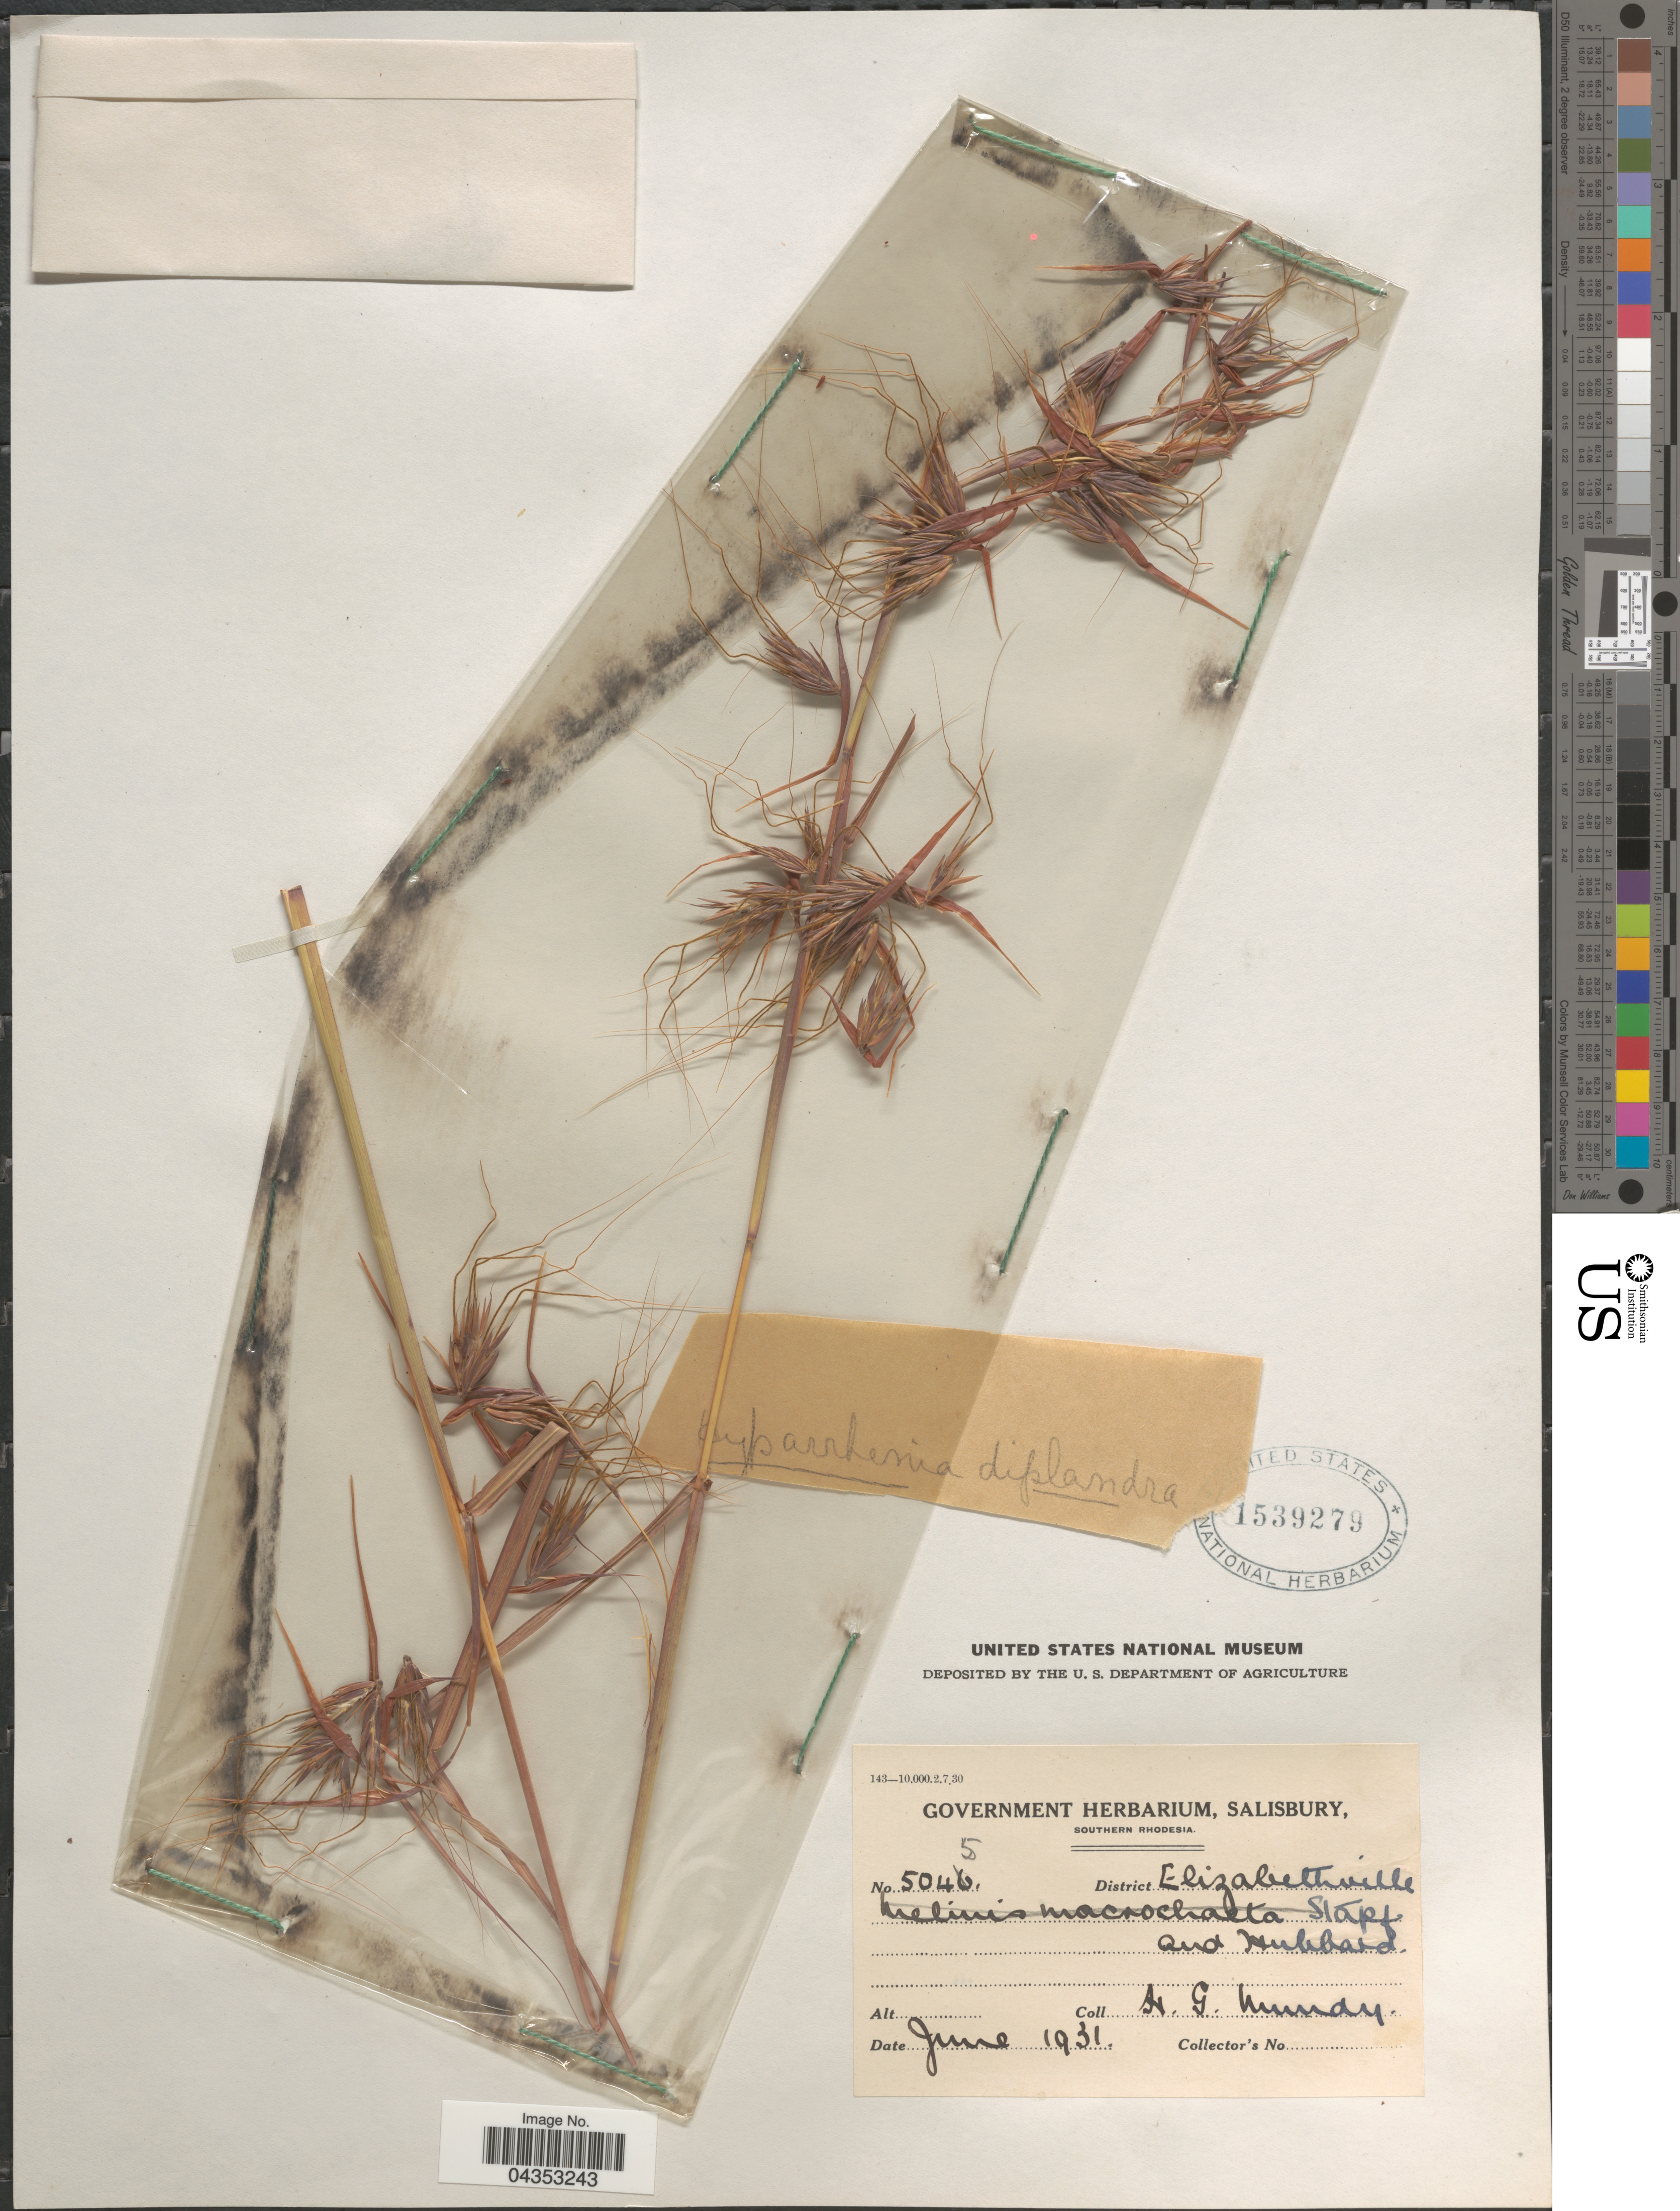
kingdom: Plantae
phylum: Tracheophyta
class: Liliopsida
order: Poales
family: Poaceae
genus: Hyparrhenia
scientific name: Hyparrhenia diplandra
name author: (Hack.) Stapf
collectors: H. Mundy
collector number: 5045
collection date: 1931-06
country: Zimbabwe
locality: Southern Rhodesia. District Elizabethville.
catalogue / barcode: US 1539279